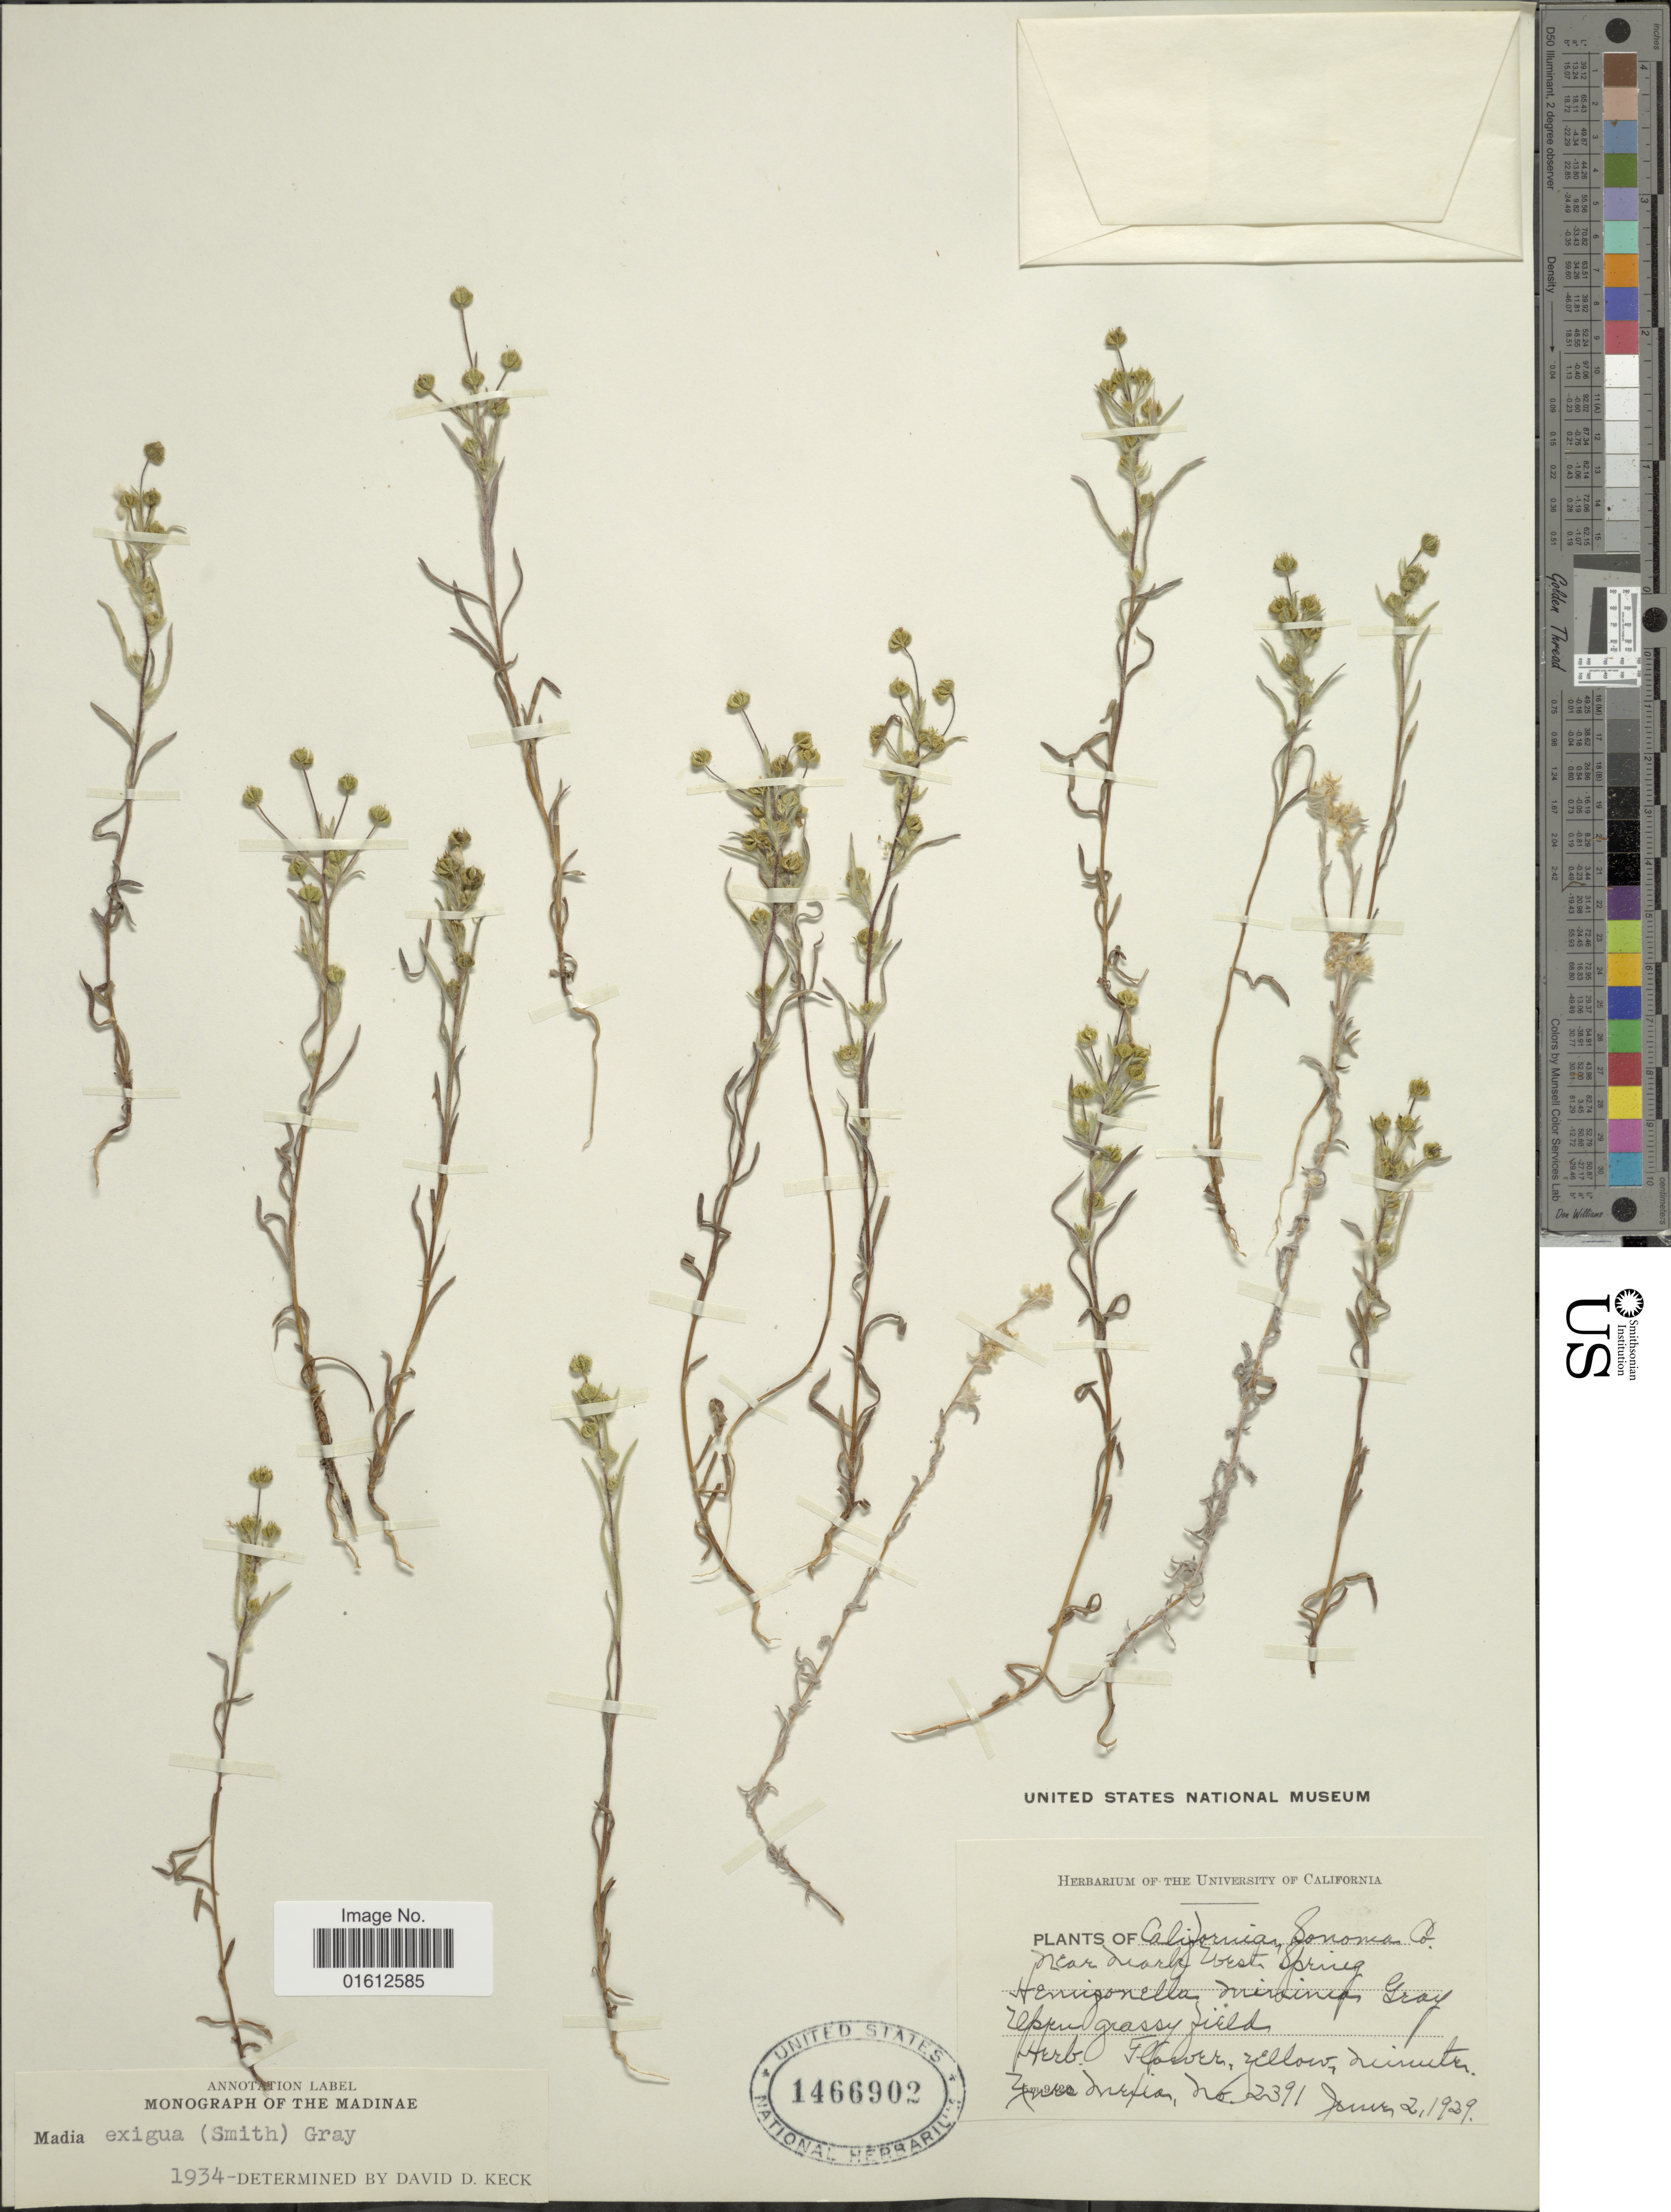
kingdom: Plantae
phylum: Tracheophyta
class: Magnoliopsida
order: Asterales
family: Asteraceae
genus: Madia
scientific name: Madia exigua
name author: (Sm.) A. Gray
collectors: Y. Mexia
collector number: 2391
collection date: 1929-06-02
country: United States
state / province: California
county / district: Sonoma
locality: Sonoma Co. Near Clark West Spring.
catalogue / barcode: US 1466902